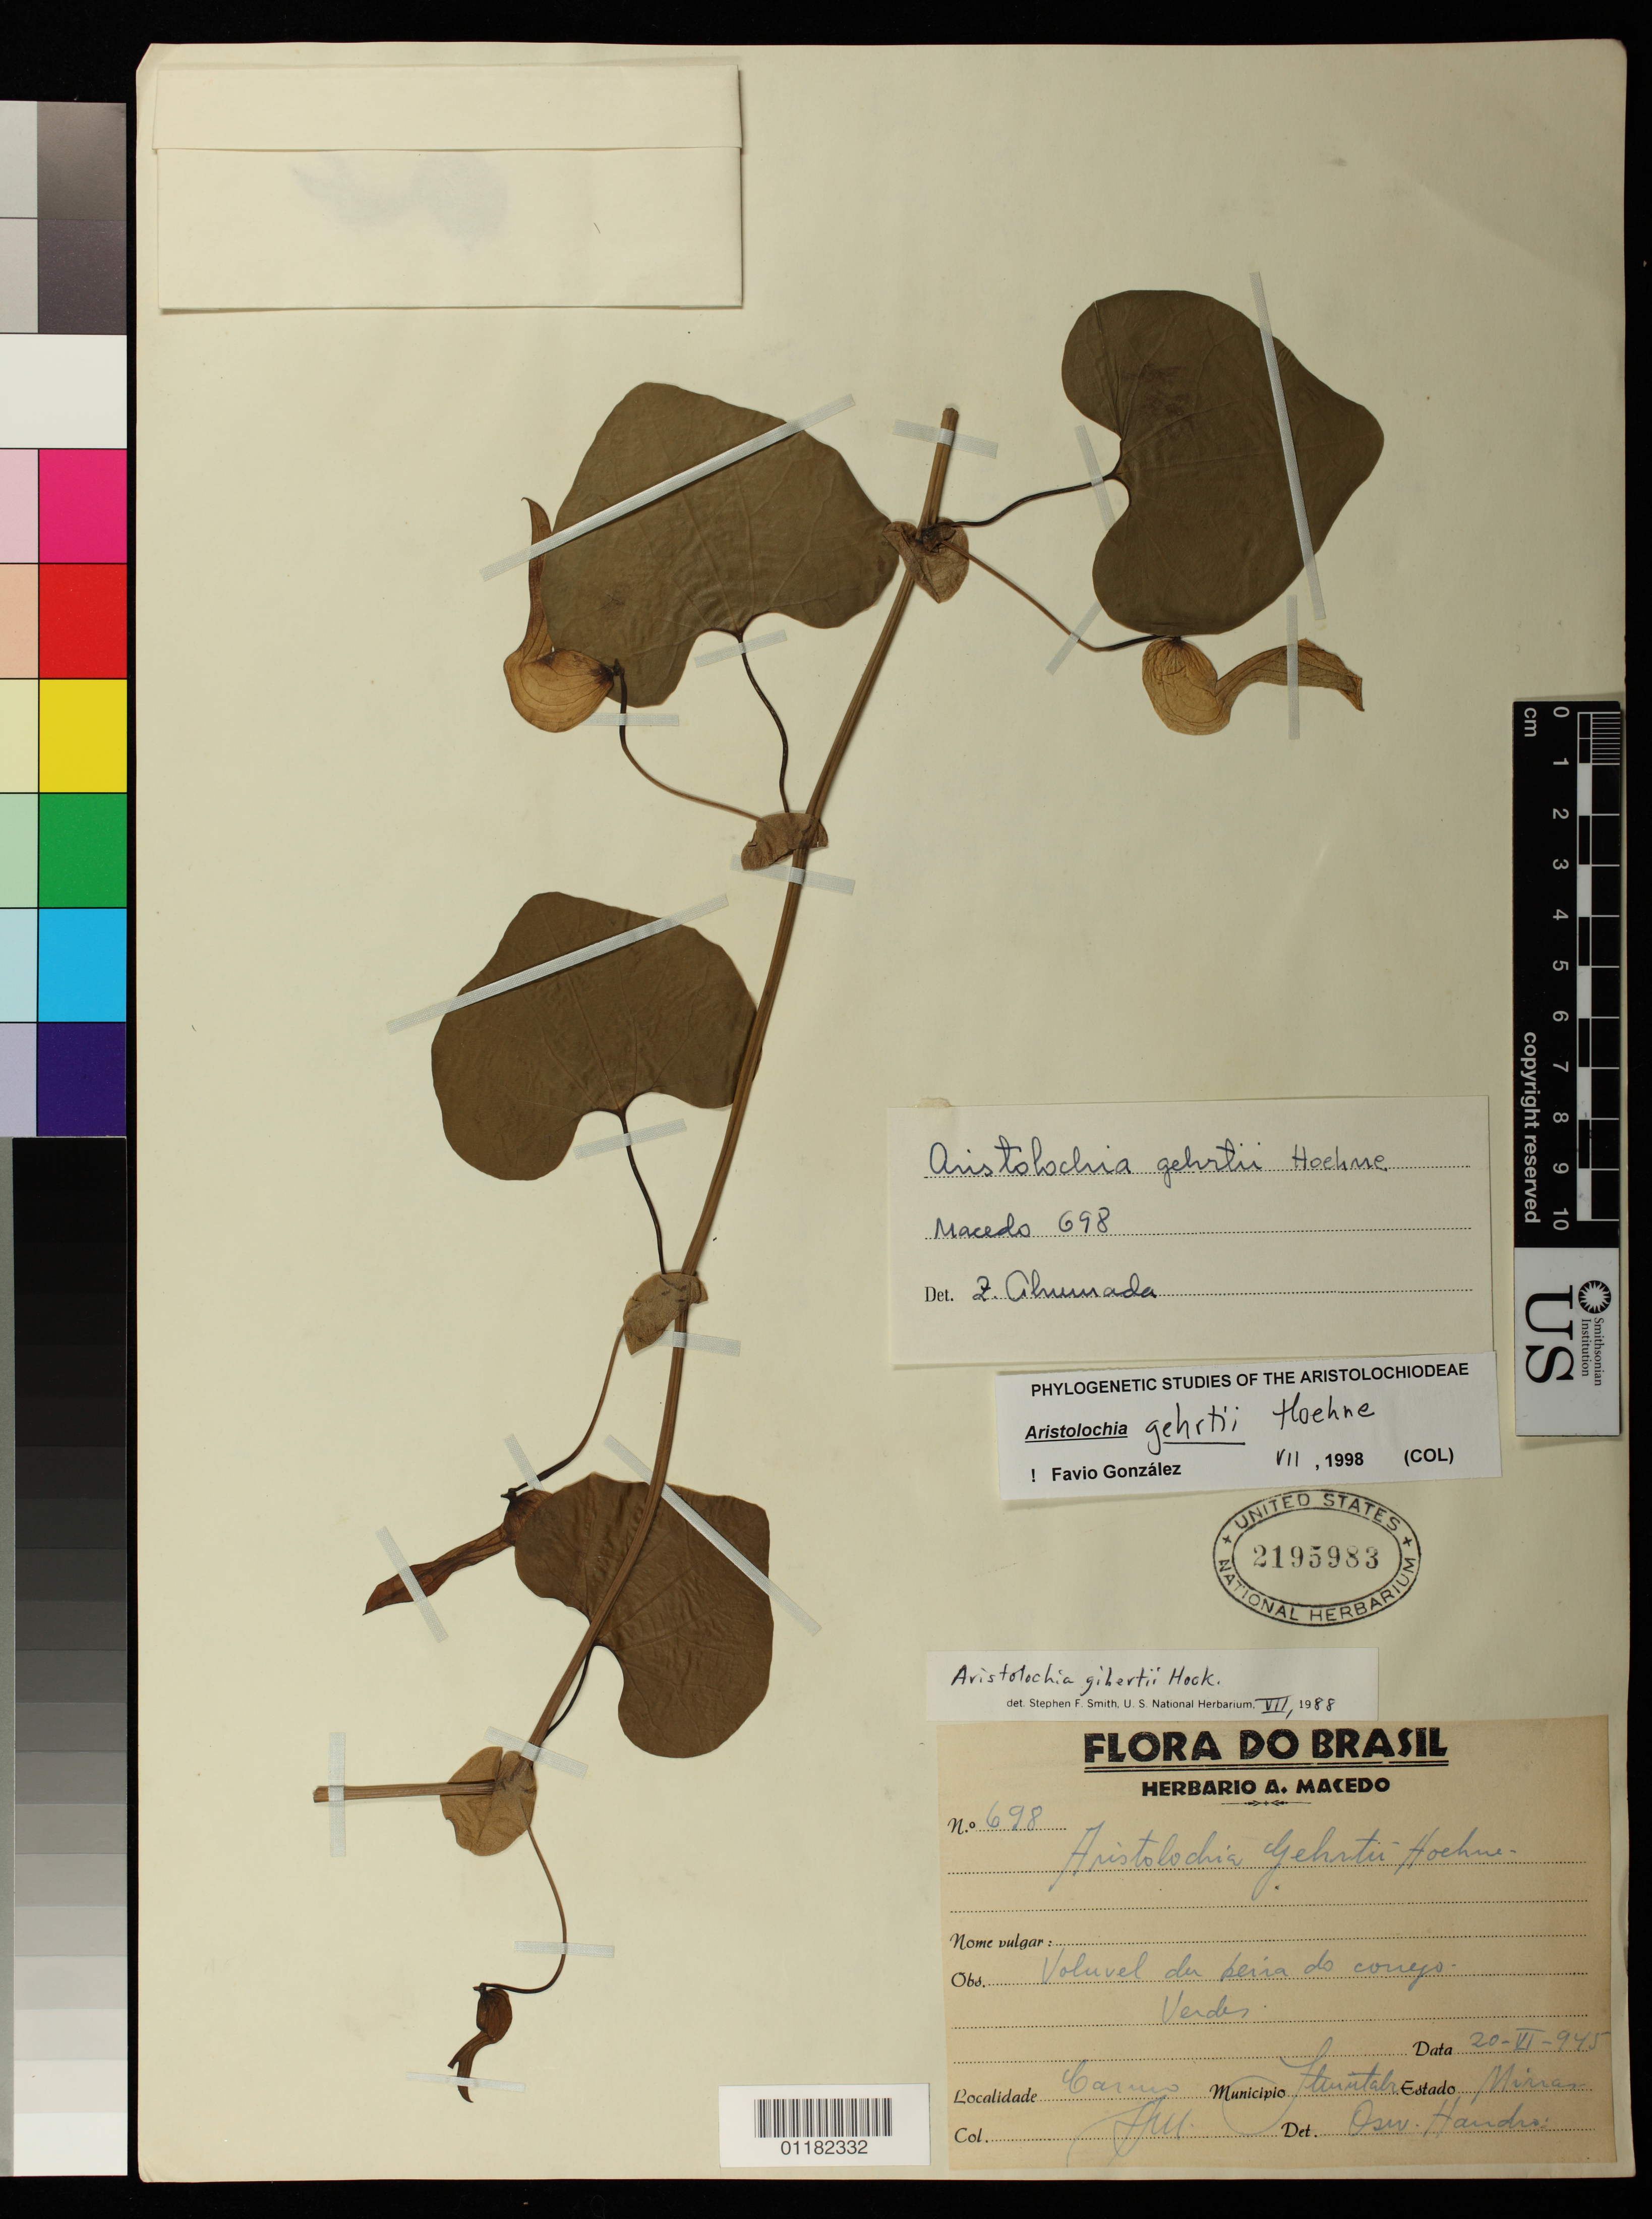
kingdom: Plantae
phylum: Tracheophyta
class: Magnoliopsida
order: Piperales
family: Aristolochiaceae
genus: Aristolochia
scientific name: Aristolochia gehrtii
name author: Hoehne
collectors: A. Macedo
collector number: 698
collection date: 1945-06-20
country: Brazil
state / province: Minas Gerais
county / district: Ituiutaba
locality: Carmo.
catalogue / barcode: US 2195983